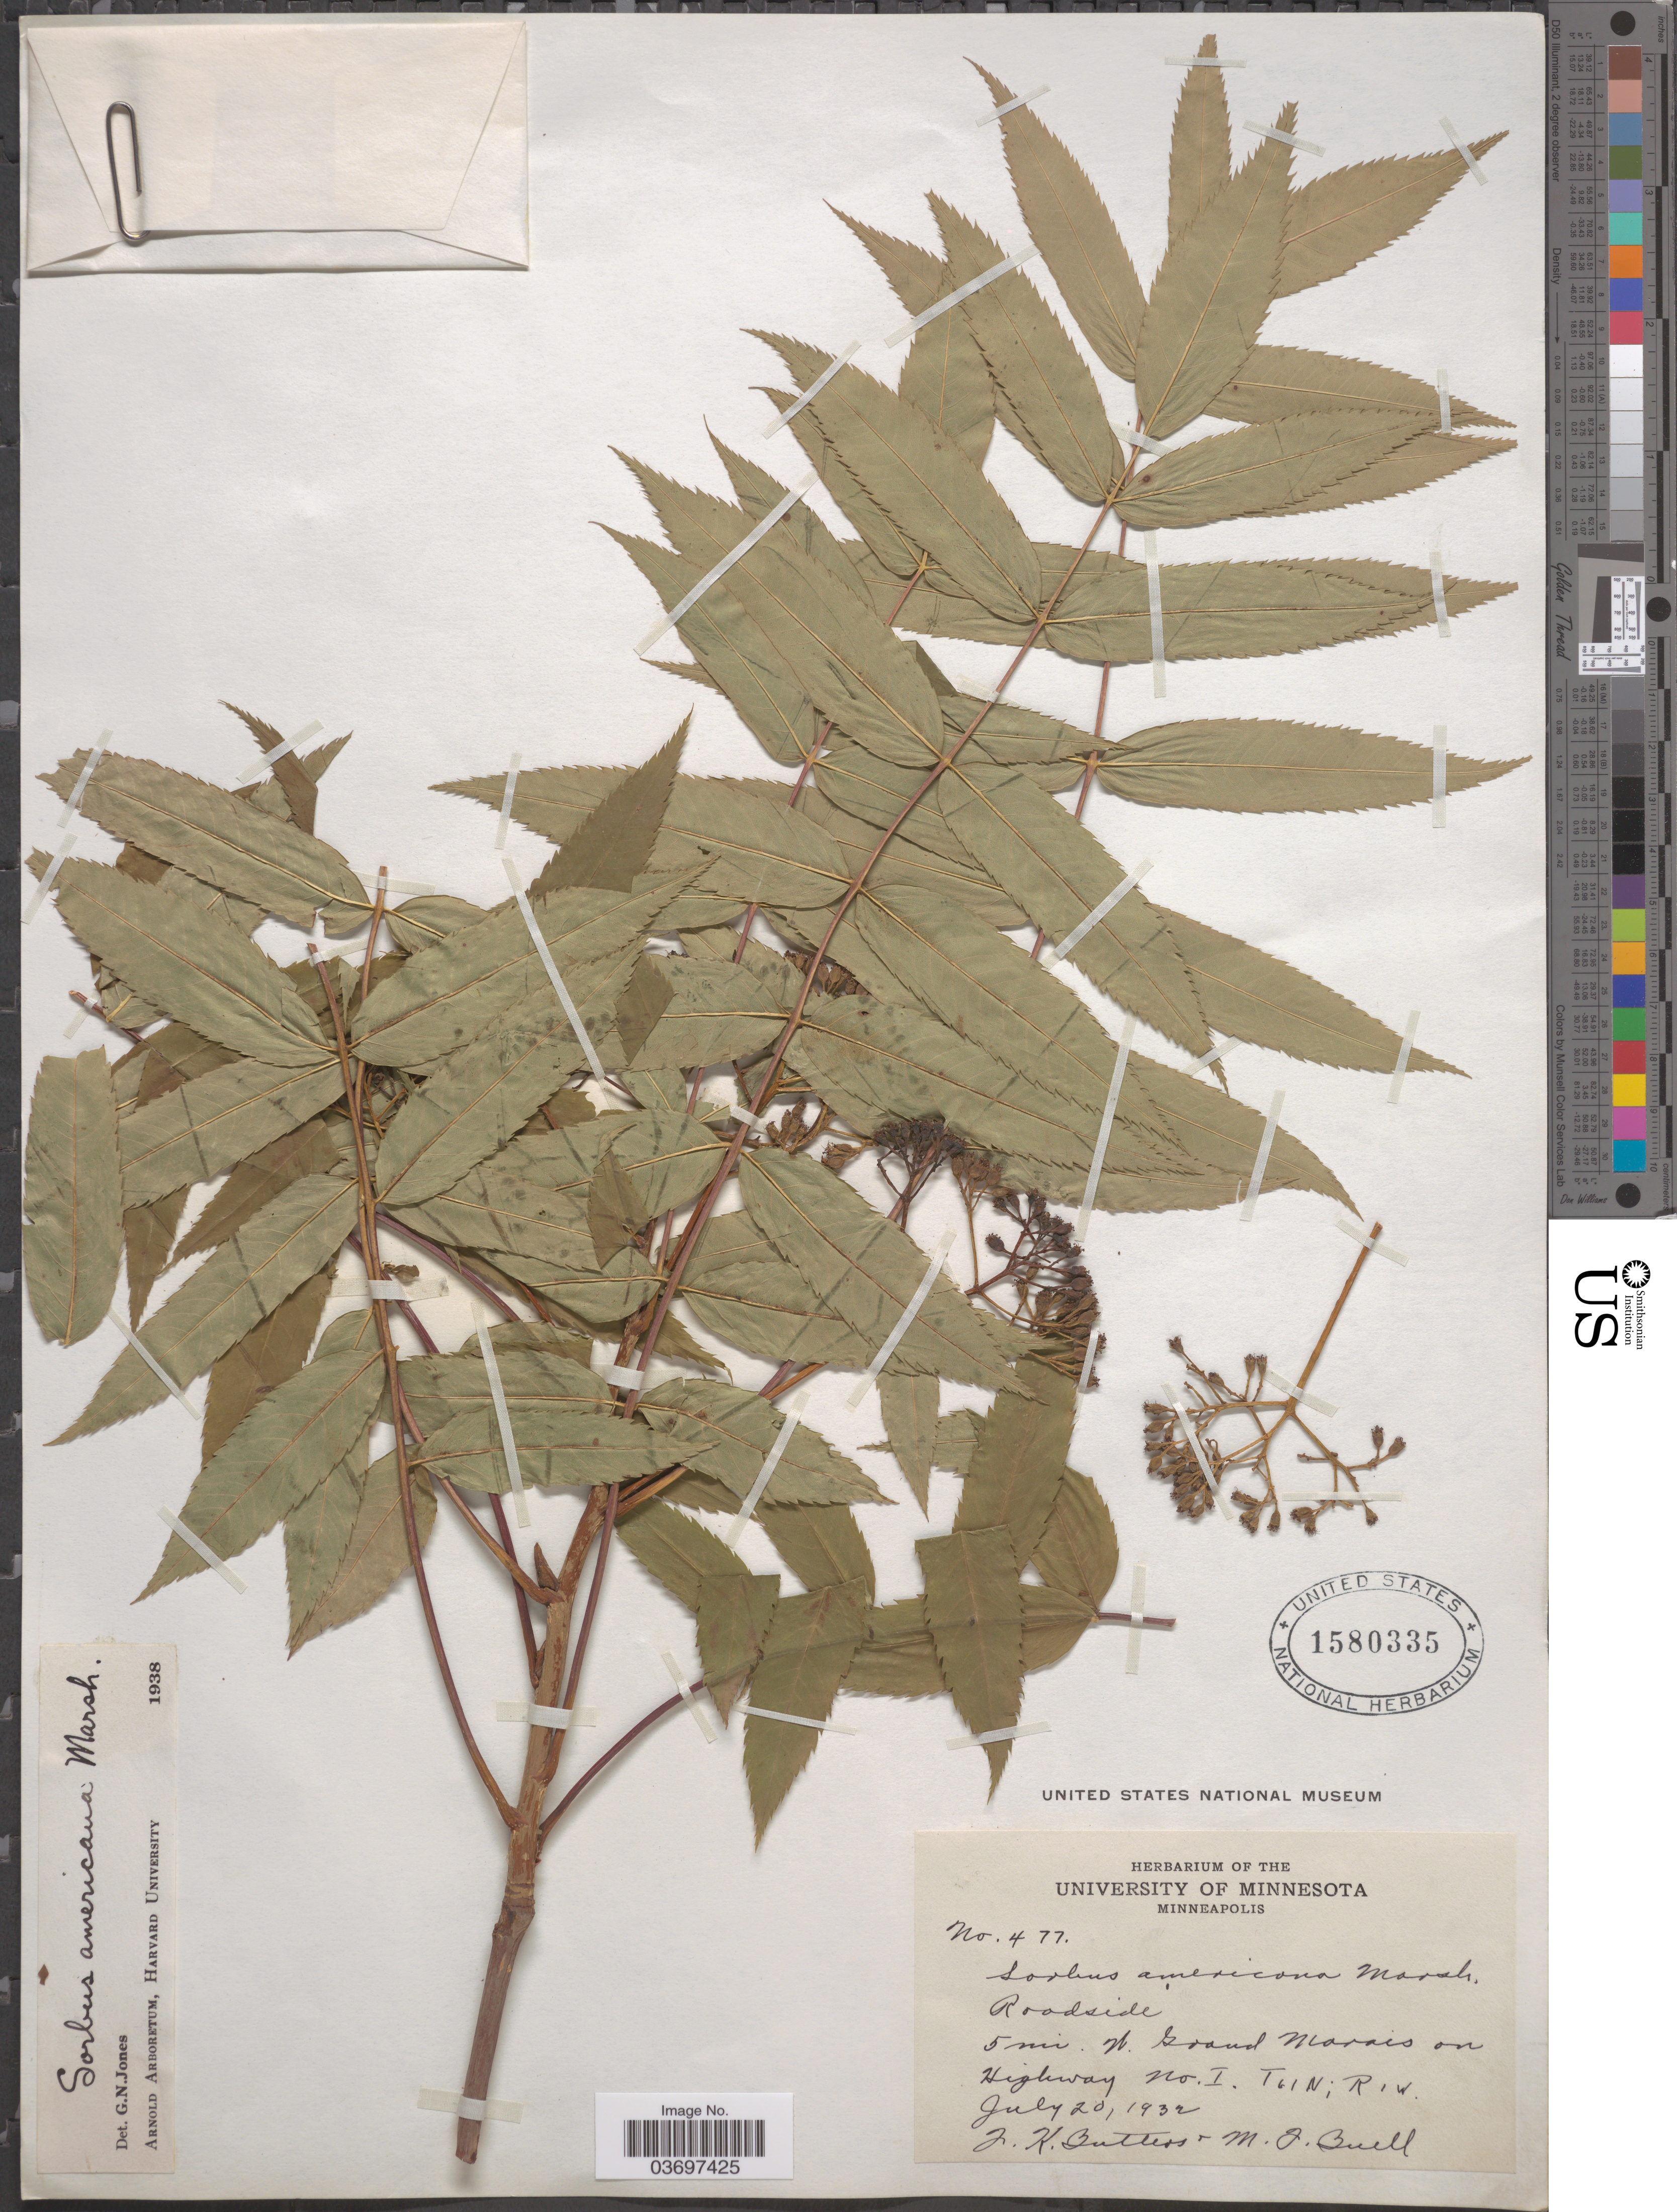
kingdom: Plantae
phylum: Tracheophyta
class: Magnoliopsida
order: Rosales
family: Rosaceae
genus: Sorbus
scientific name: Sorbus americana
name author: Marshall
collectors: J. Butters & M. Buell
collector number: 477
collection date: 1932-07-20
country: United States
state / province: Minnesota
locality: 5 mi. W. Grand Marais on Highway No. I.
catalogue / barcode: US 1580335